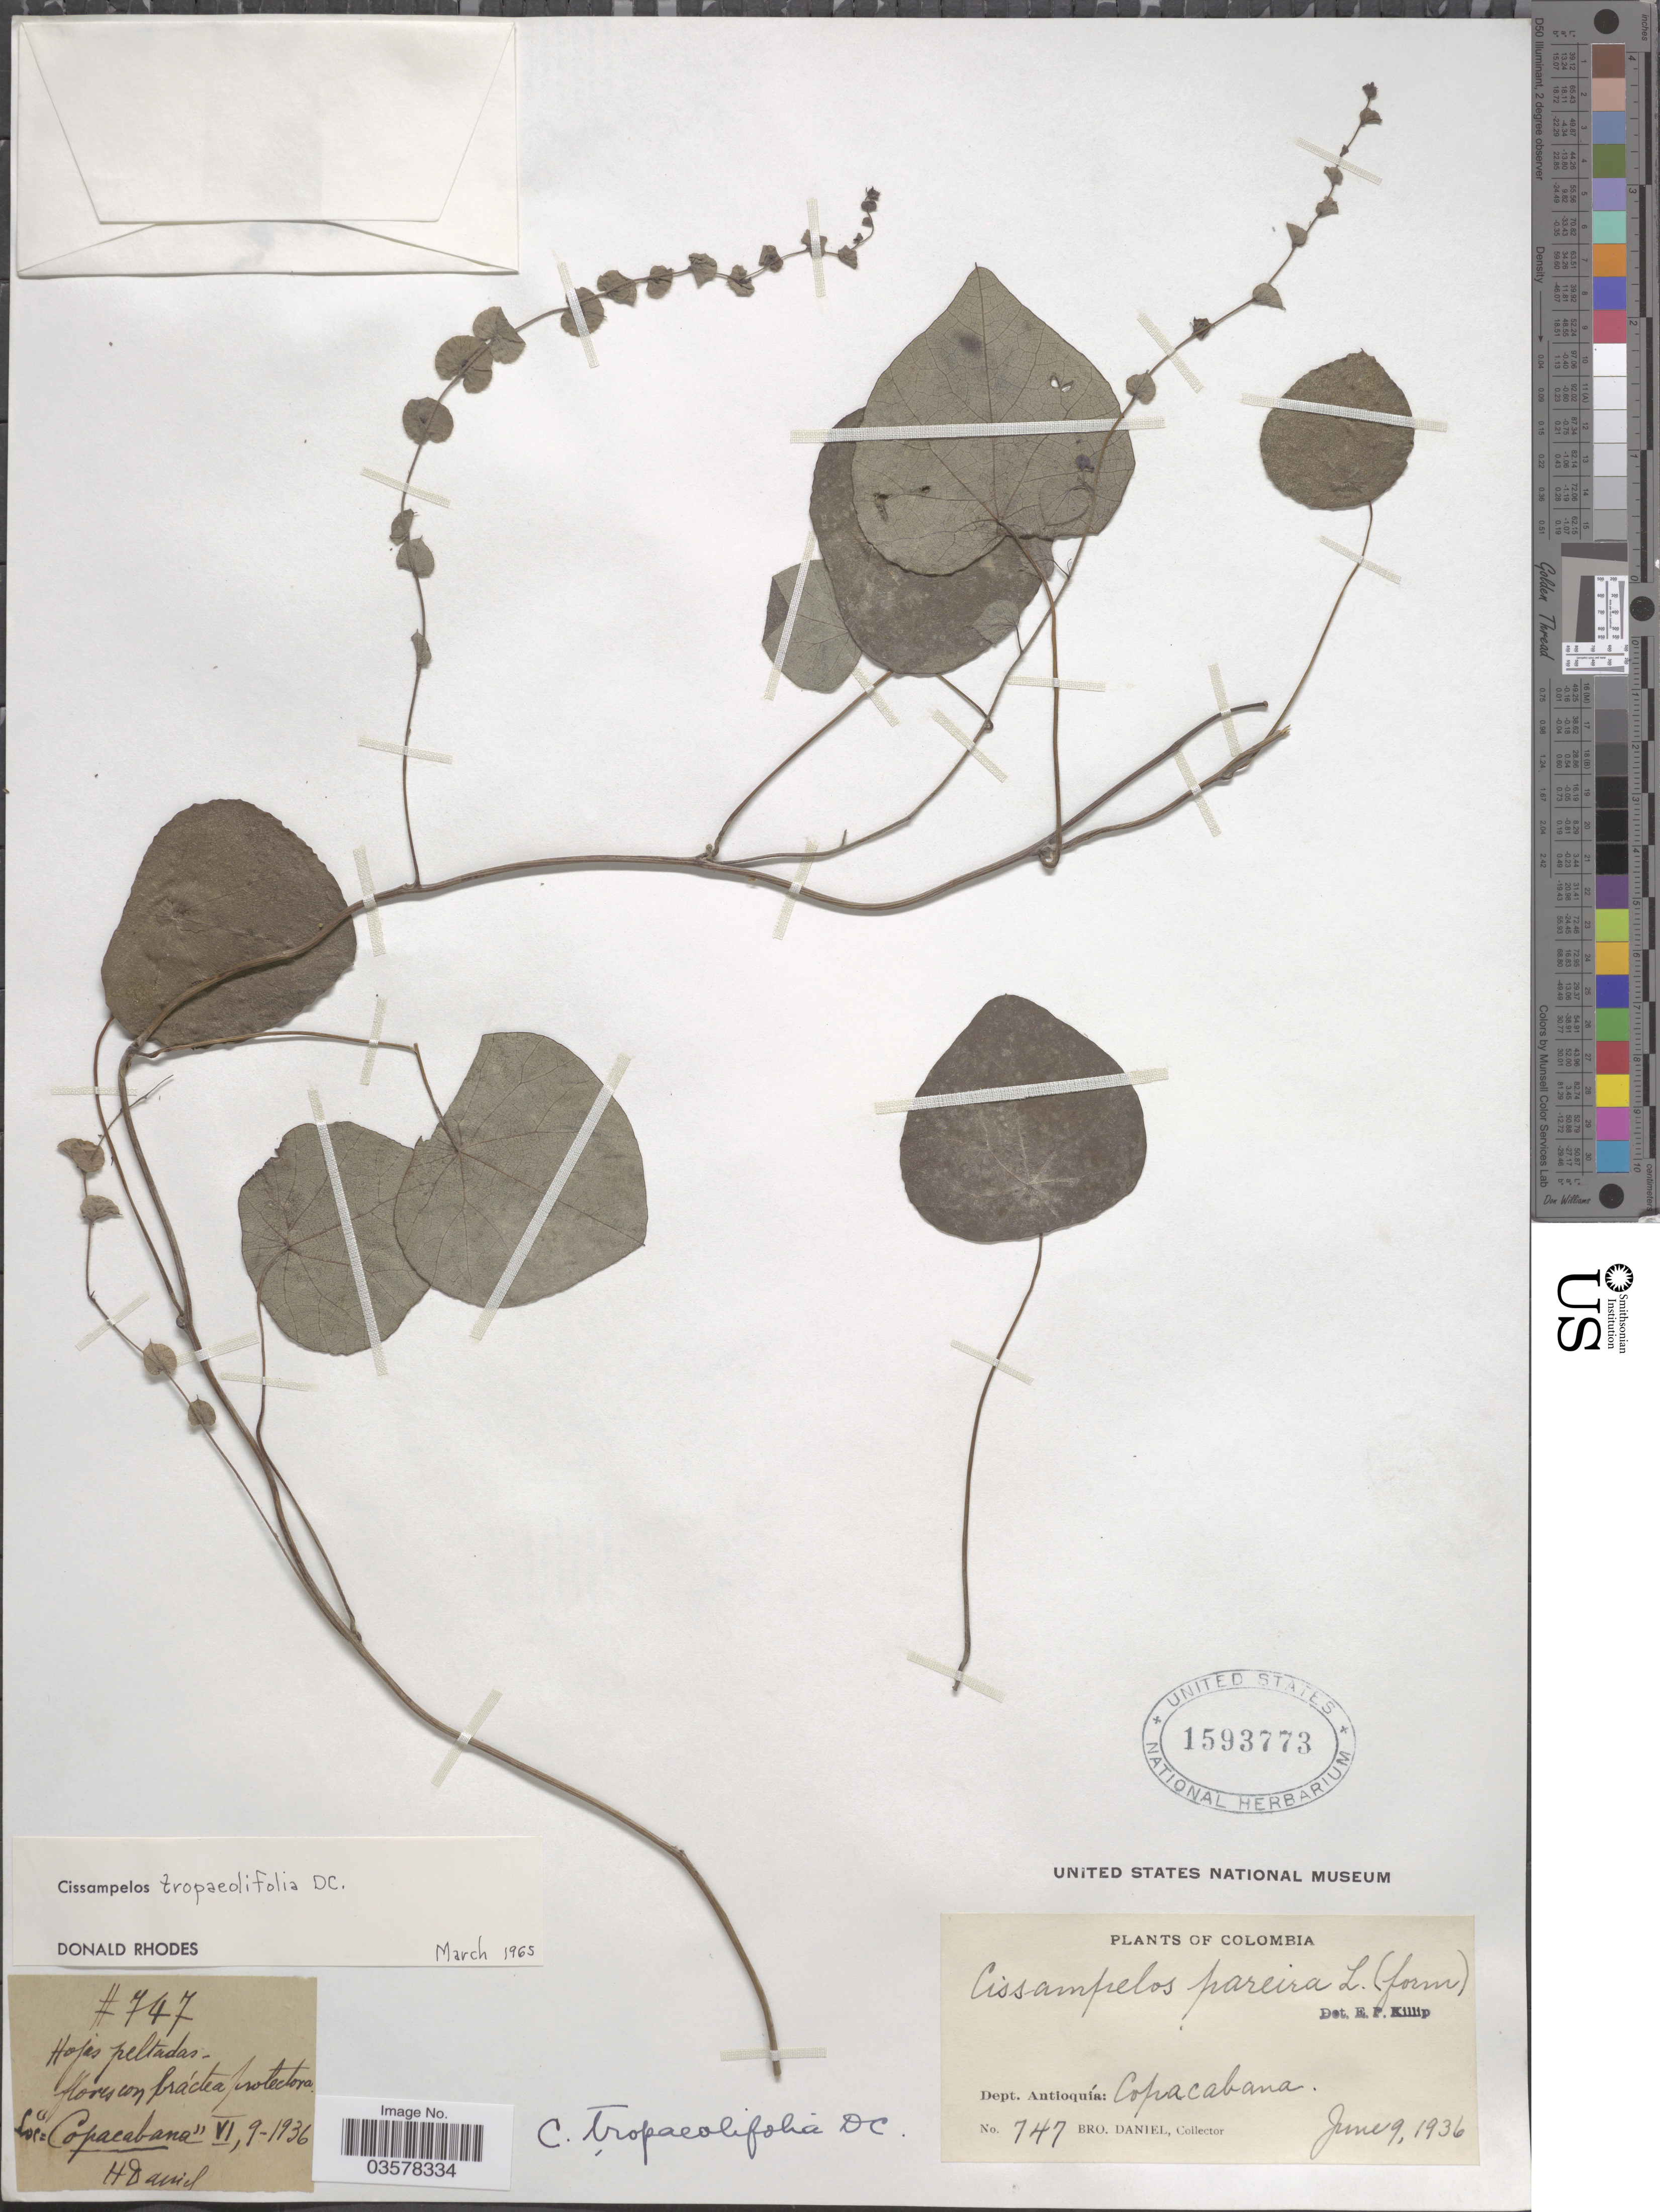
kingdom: Plantae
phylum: Tracheophyta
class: Magnoliopsida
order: Ranunculales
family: Menispermaceae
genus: Cissampelos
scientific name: Cissampelos tropaeolifolia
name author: DC.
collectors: Bro. Daniel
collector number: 747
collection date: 1936-06-09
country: Colombia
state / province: Antioquia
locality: Dept. Antioquia: Copacabana.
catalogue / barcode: US 1593773